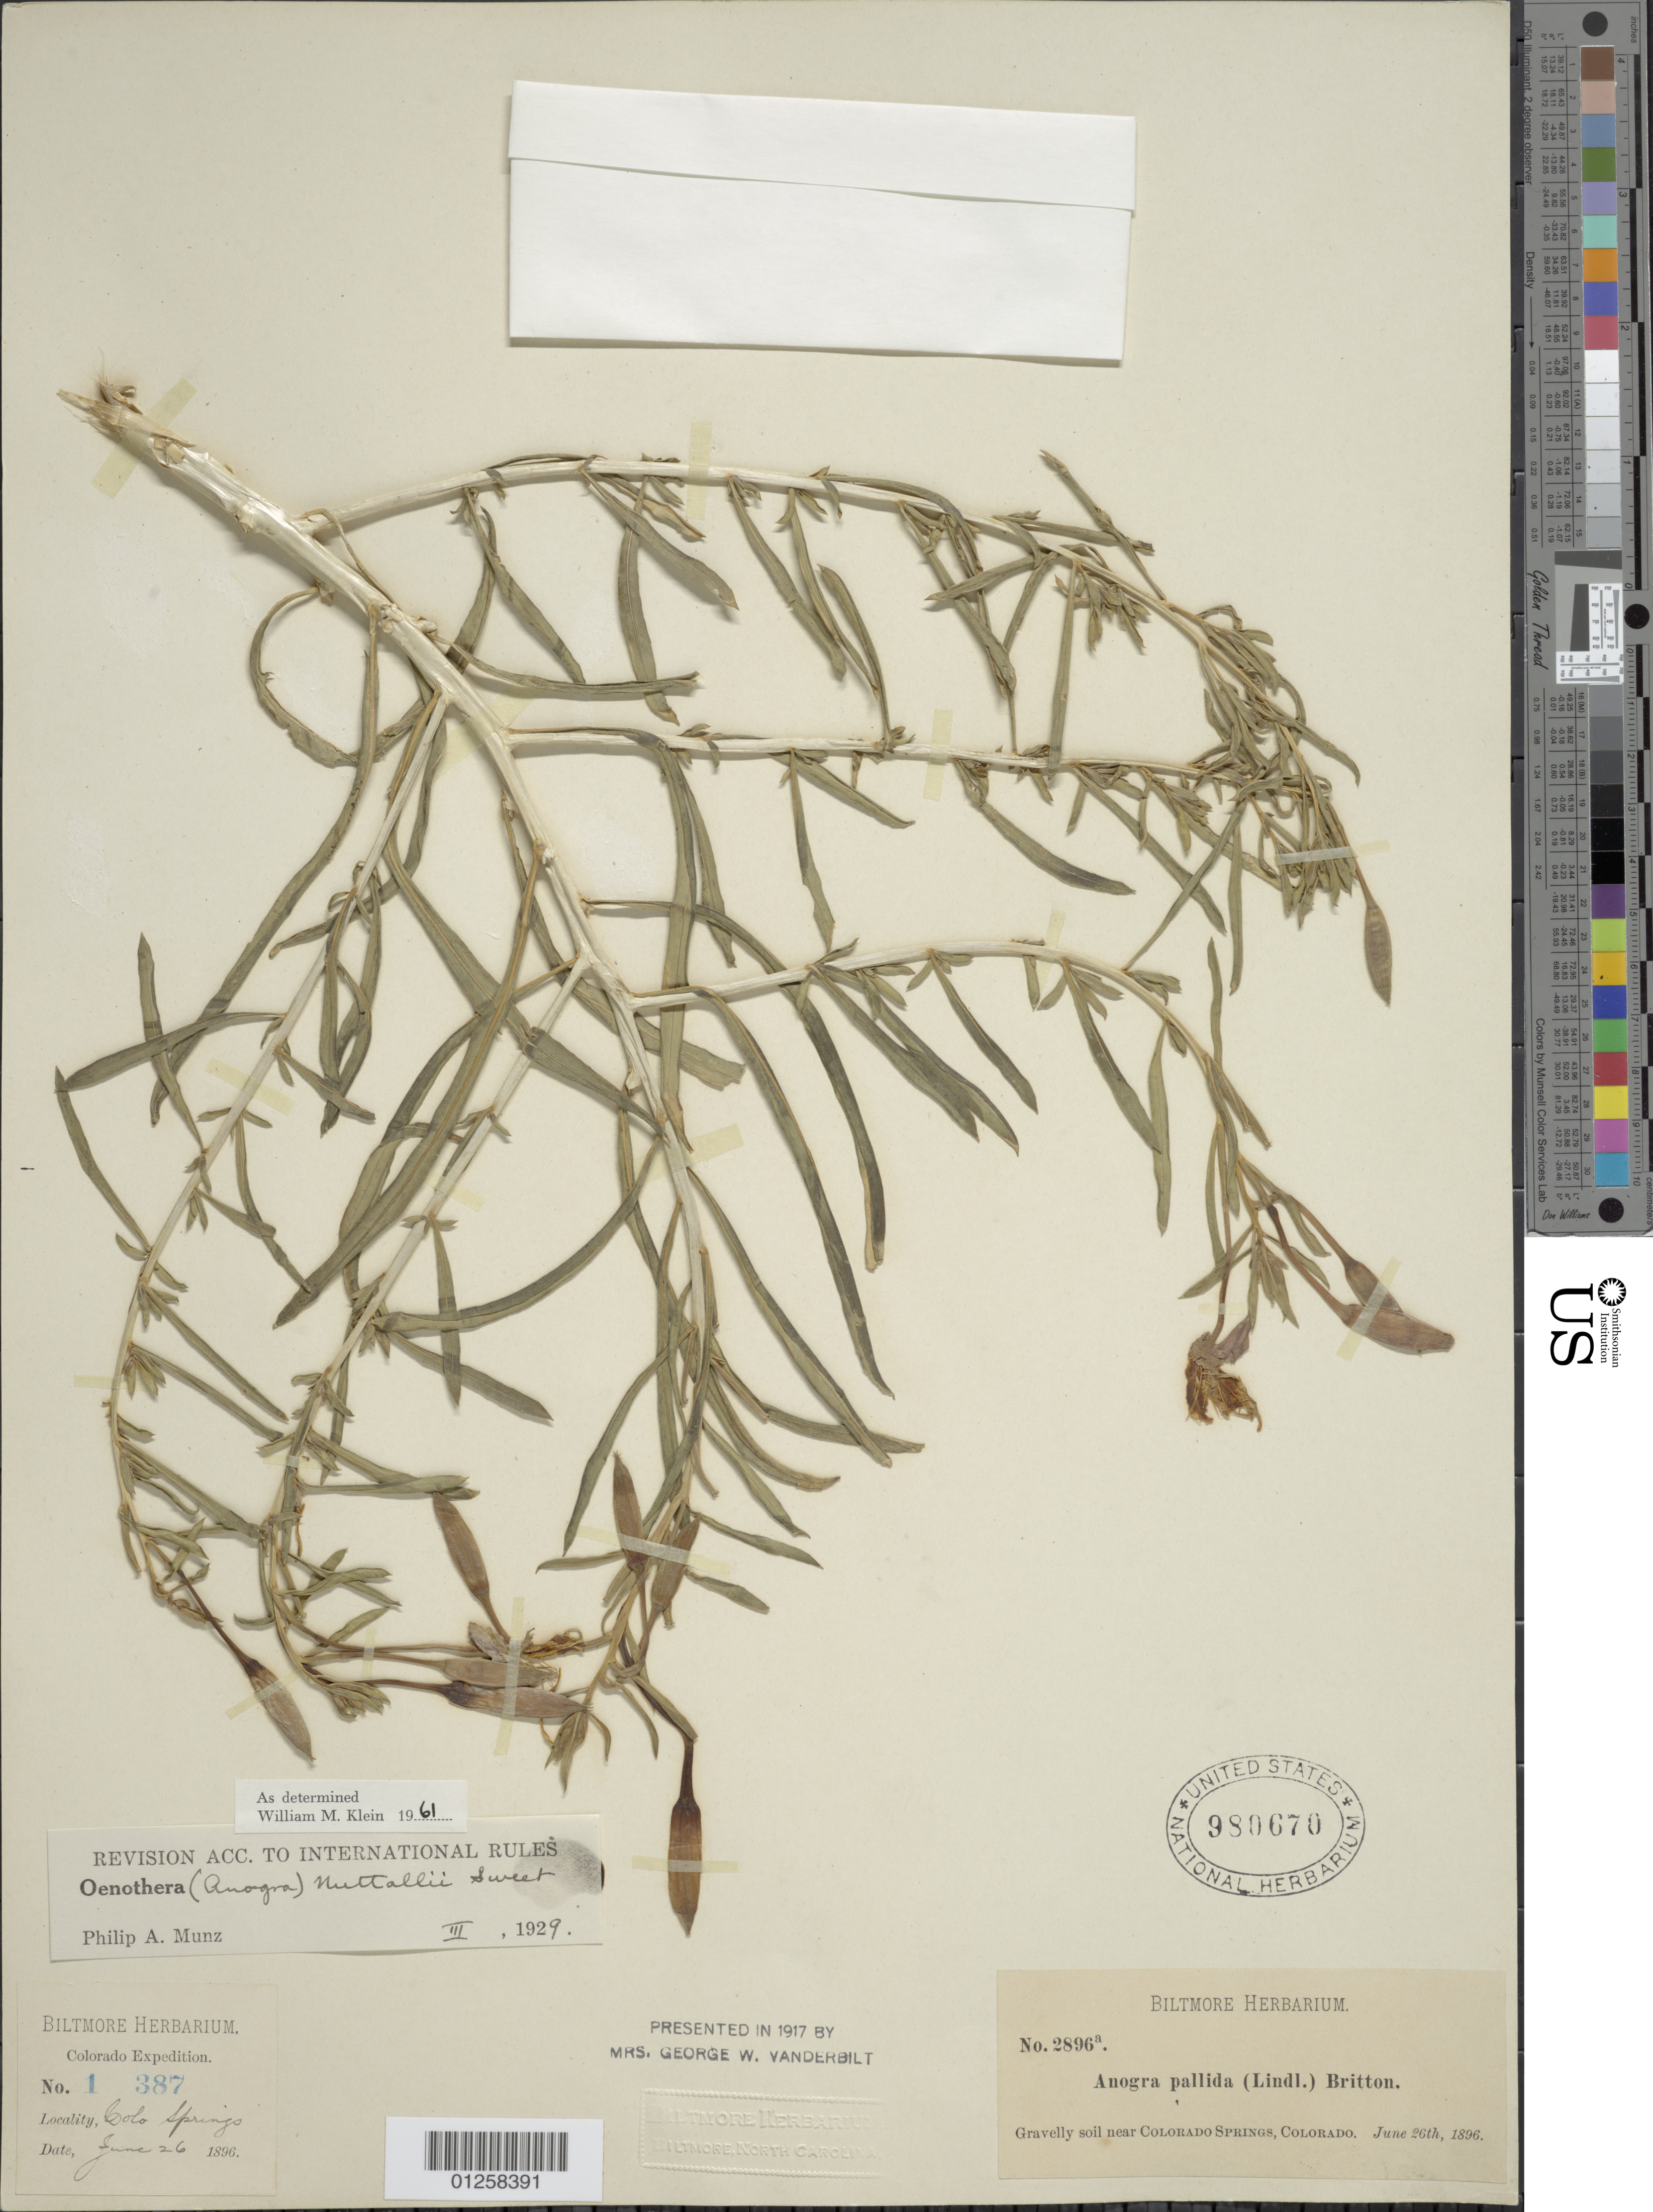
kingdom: Plantae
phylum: Tracheophyta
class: Magnoliopsida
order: Myrtales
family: Onagraceae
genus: Oenothera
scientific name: Oenothera nuttallii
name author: Sweet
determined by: Klein, W. M.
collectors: ex herb. Biltmore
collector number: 2896a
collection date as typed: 26 Jun 1896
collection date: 1896-06-26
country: United States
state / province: Colorado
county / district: El Paso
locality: Near Colorado Springs.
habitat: Gravelly soil.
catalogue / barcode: US 980670